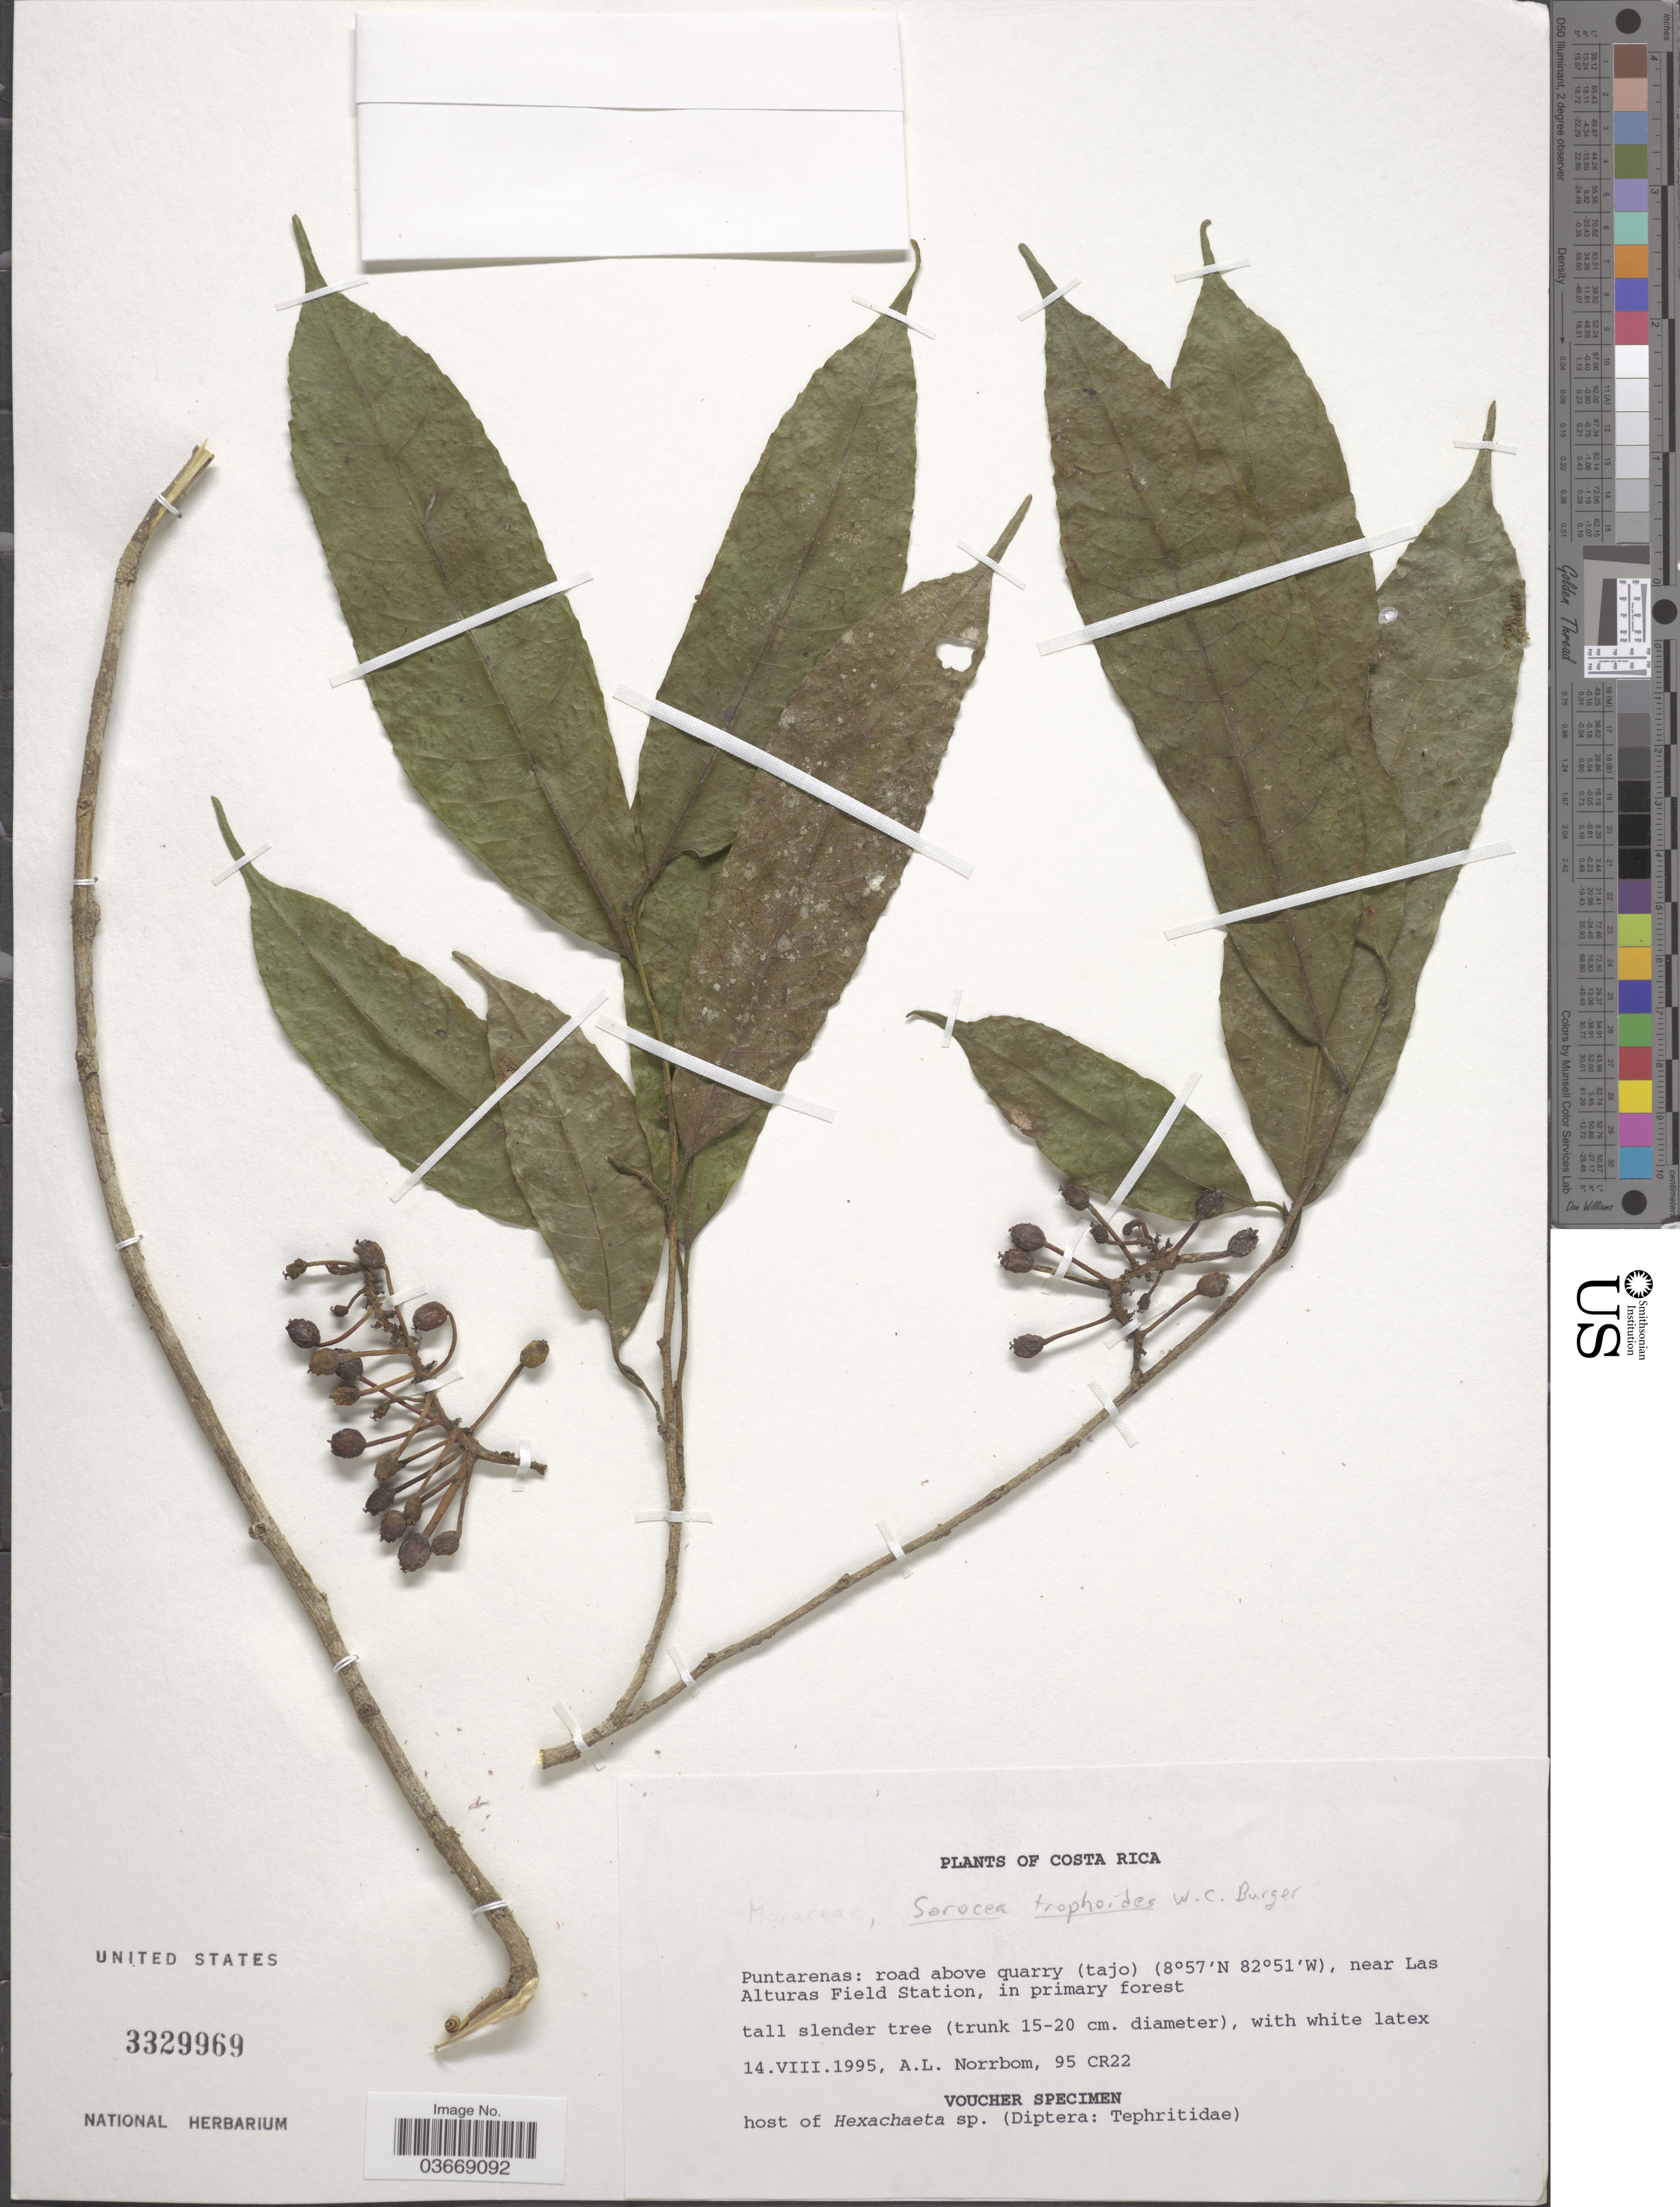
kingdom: Plantae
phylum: Tracheophyta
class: Magnoliopsida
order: Rosales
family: Moraceae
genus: Sorocea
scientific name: Sorocea trophoides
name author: W.C. Burger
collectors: A. L. Norrbom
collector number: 95CR22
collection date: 1995-08-14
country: Costa Rica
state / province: Puntarenas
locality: Road above quarry (tajo), near Las Alturas Field Station.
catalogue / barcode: US 3329969